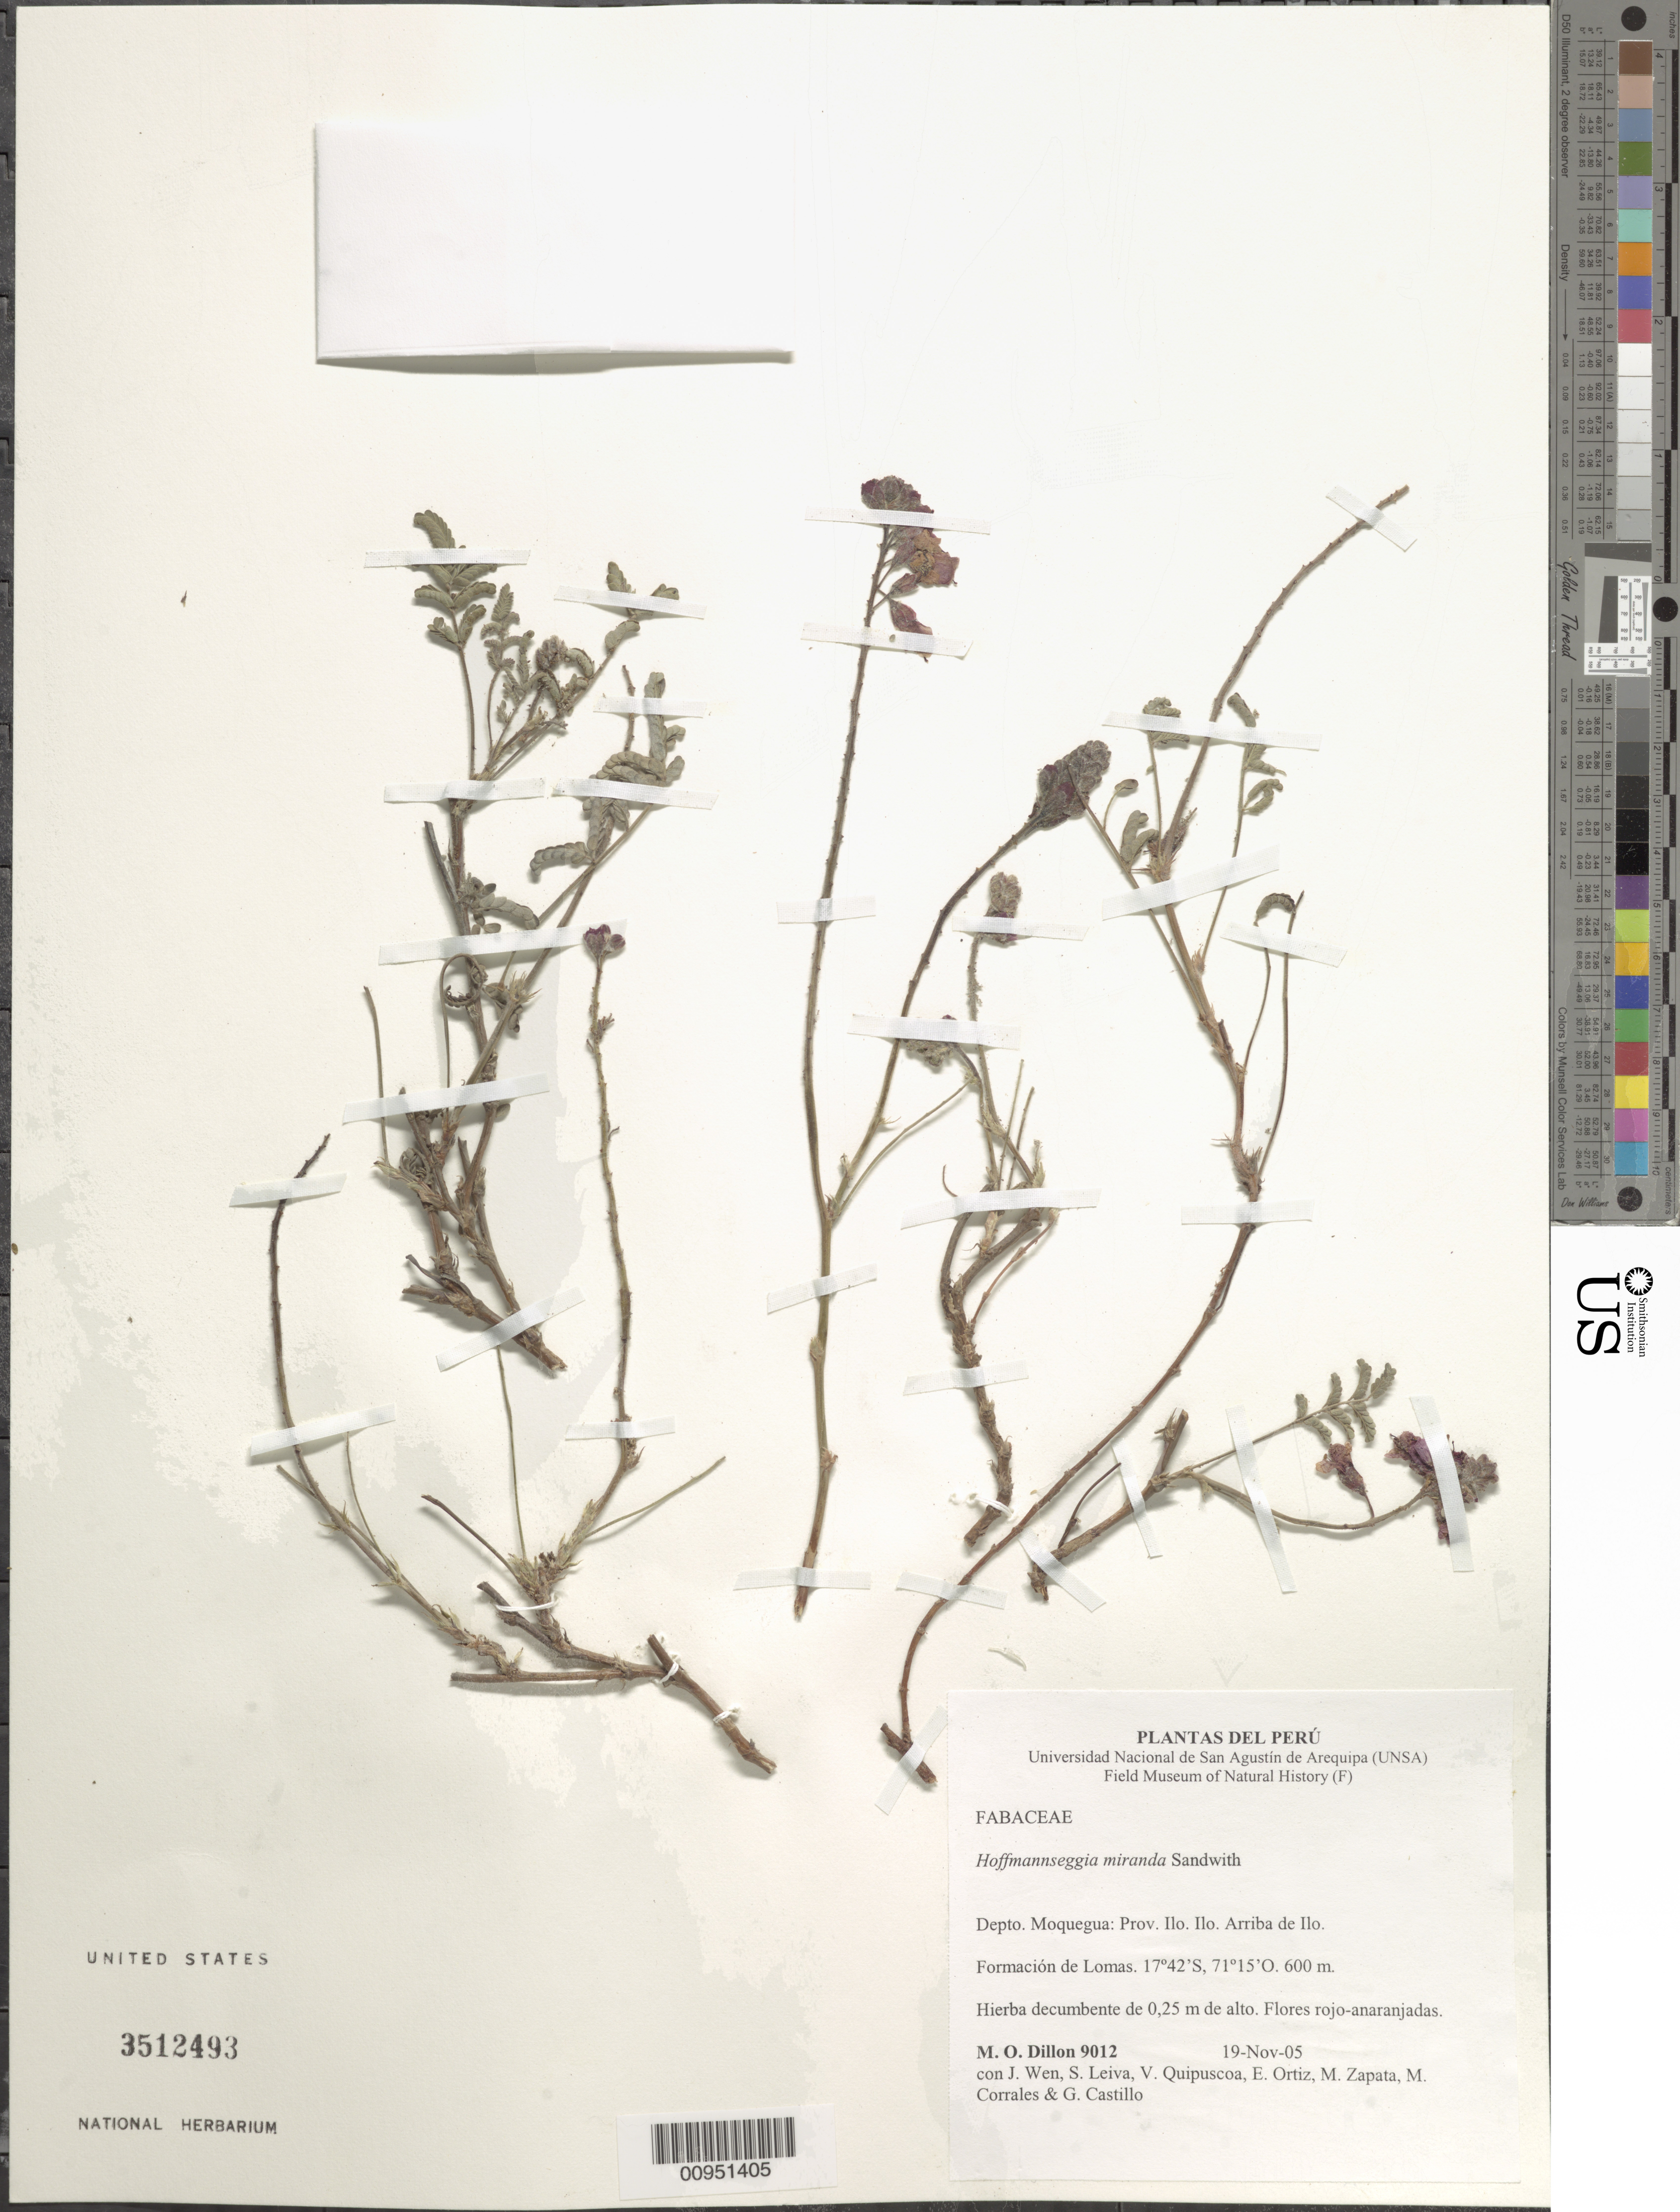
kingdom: Plantae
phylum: Tracheophyta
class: Magnoliopsida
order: Fabales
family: Fabaceae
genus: Hoffmannseggia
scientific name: Hoffmannseggia miranda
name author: (Sandwith) Sandwith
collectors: M. O. Dillon, J. Wen, S. Leiva, V. Quipuscoa, E. Ortiz, M. Zapata & M. Corrales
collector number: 9012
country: Peru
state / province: Moquegua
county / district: Ilo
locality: Arriba de Ilo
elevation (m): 600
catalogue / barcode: US 3512493